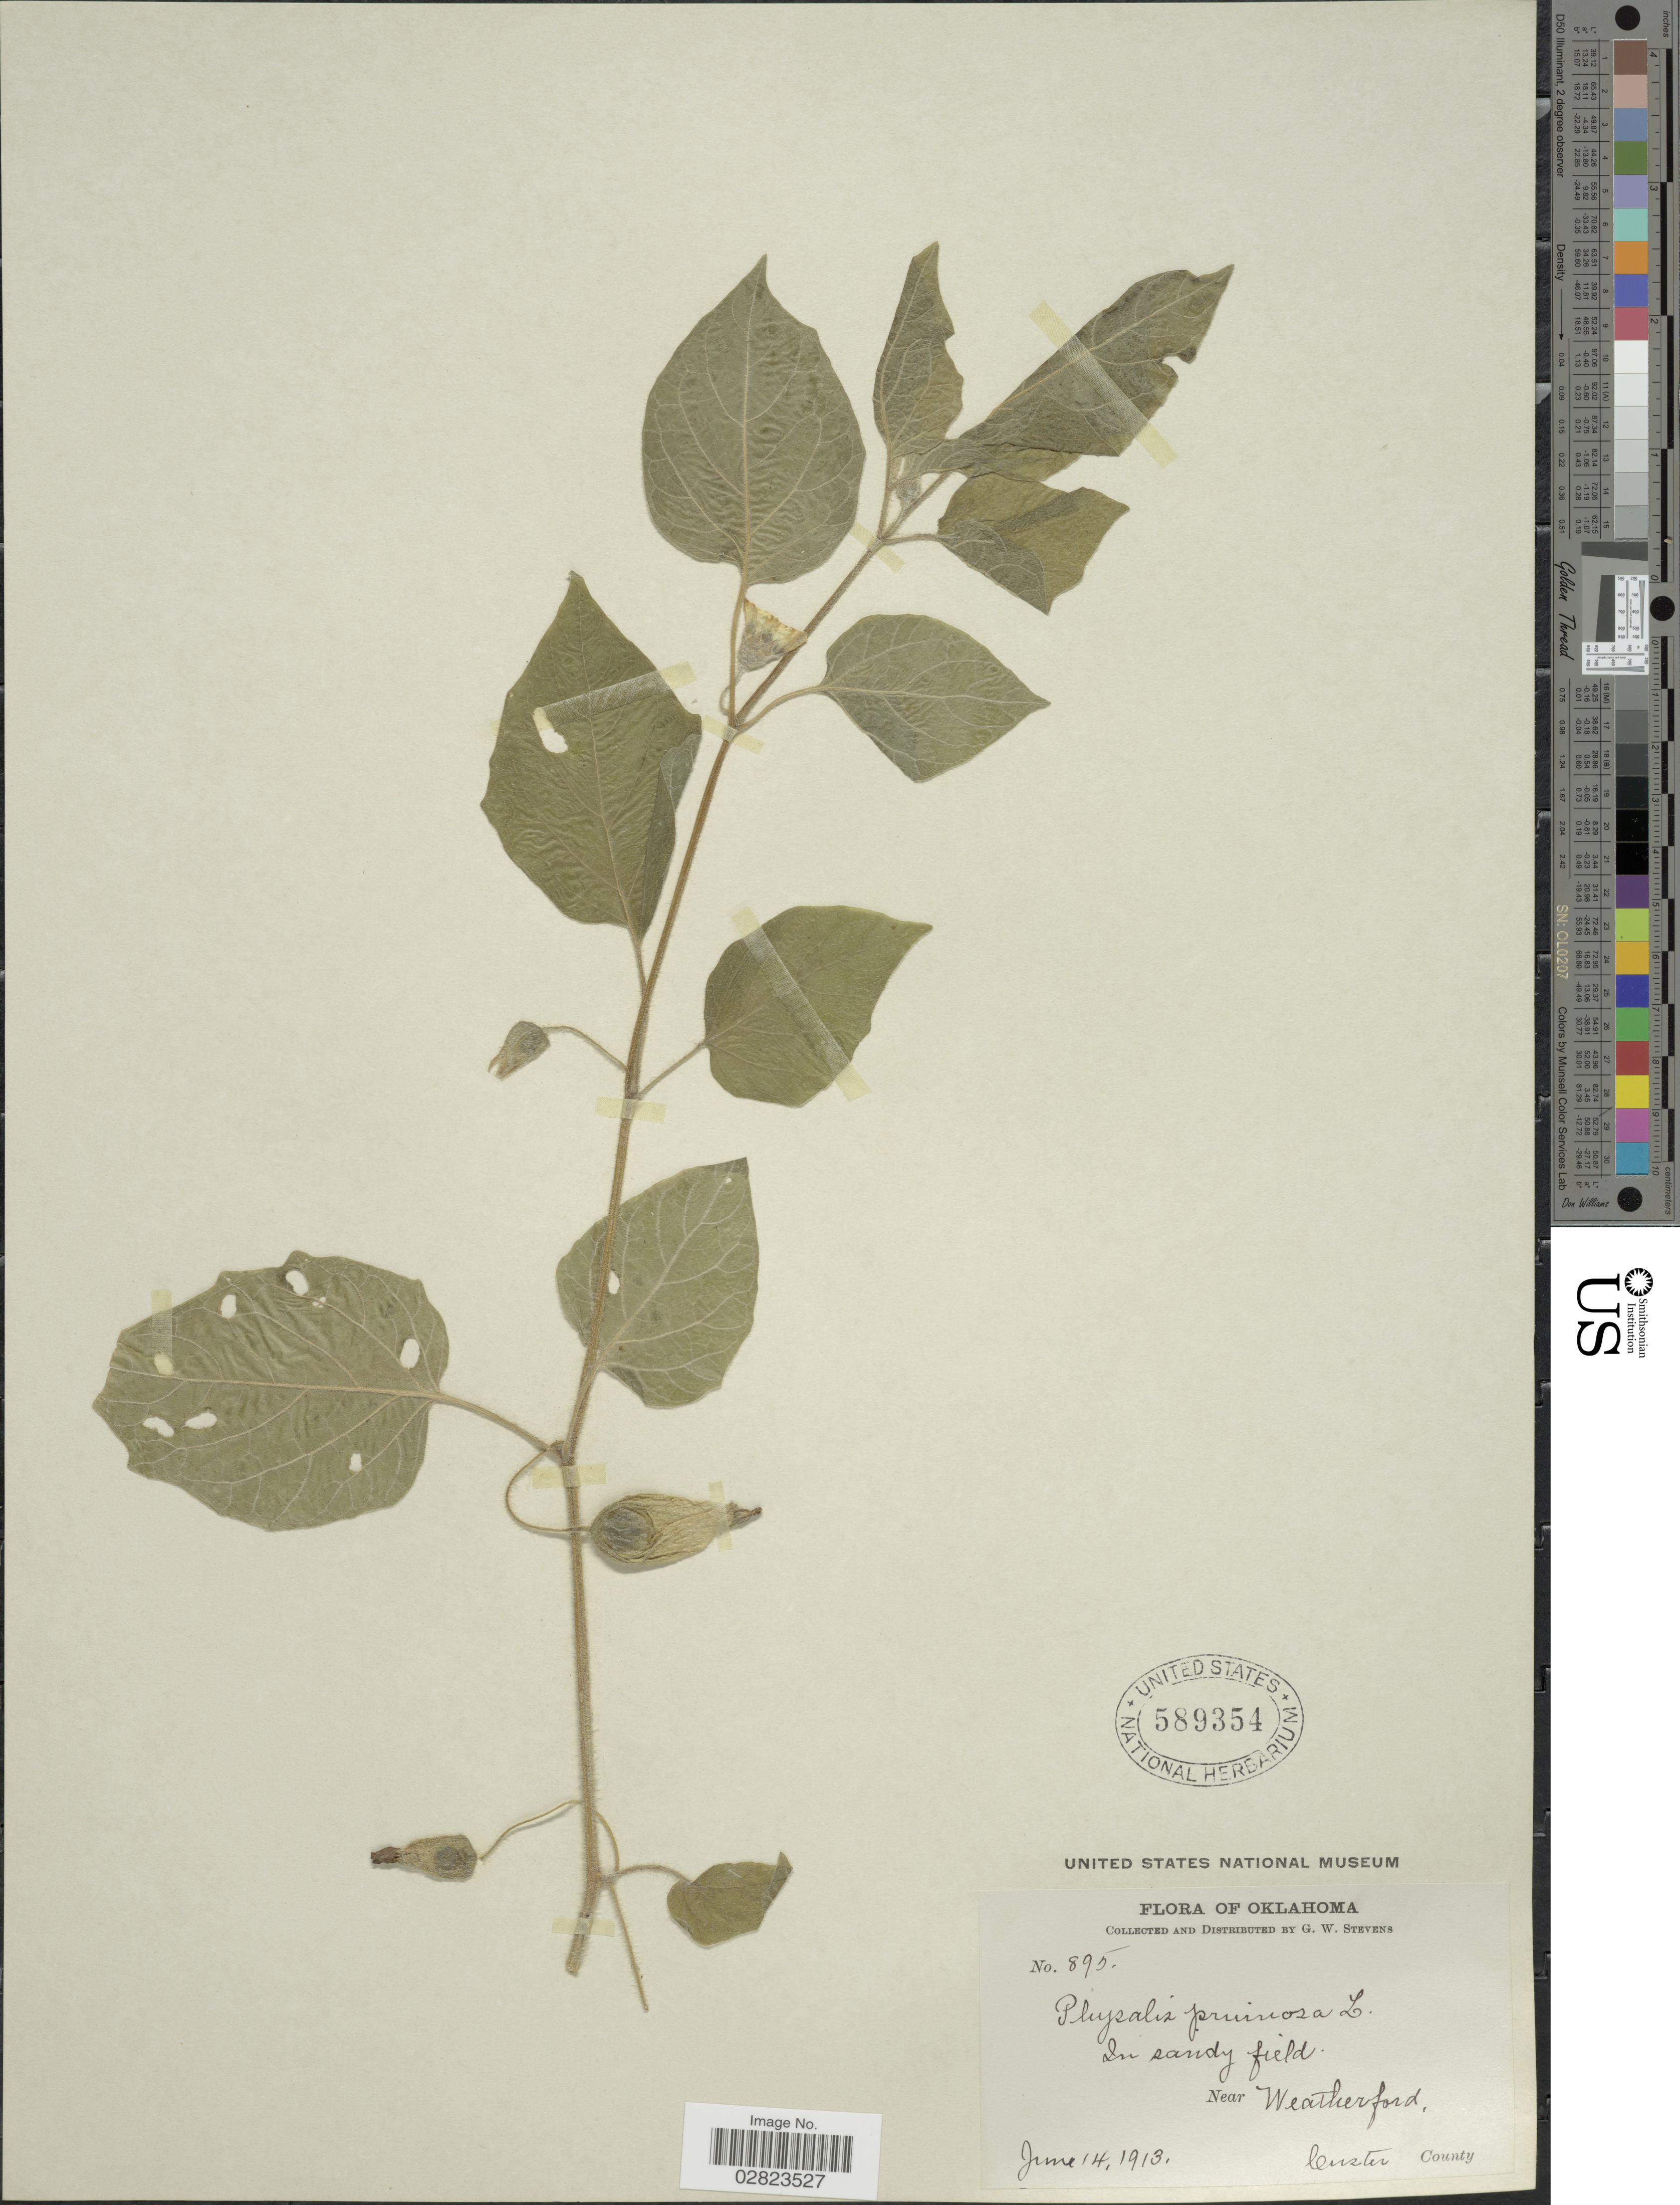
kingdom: Plantae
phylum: Tracheophyta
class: Magnoliopsida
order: Solanales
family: Solanaceae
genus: Physalis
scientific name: Physalis heterophylla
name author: Nees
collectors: G. W. Stevens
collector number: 895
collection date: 1913-06-14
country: United States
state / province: Oklahoma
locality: Near Weatherford, Custer County.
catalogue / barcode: US 589354